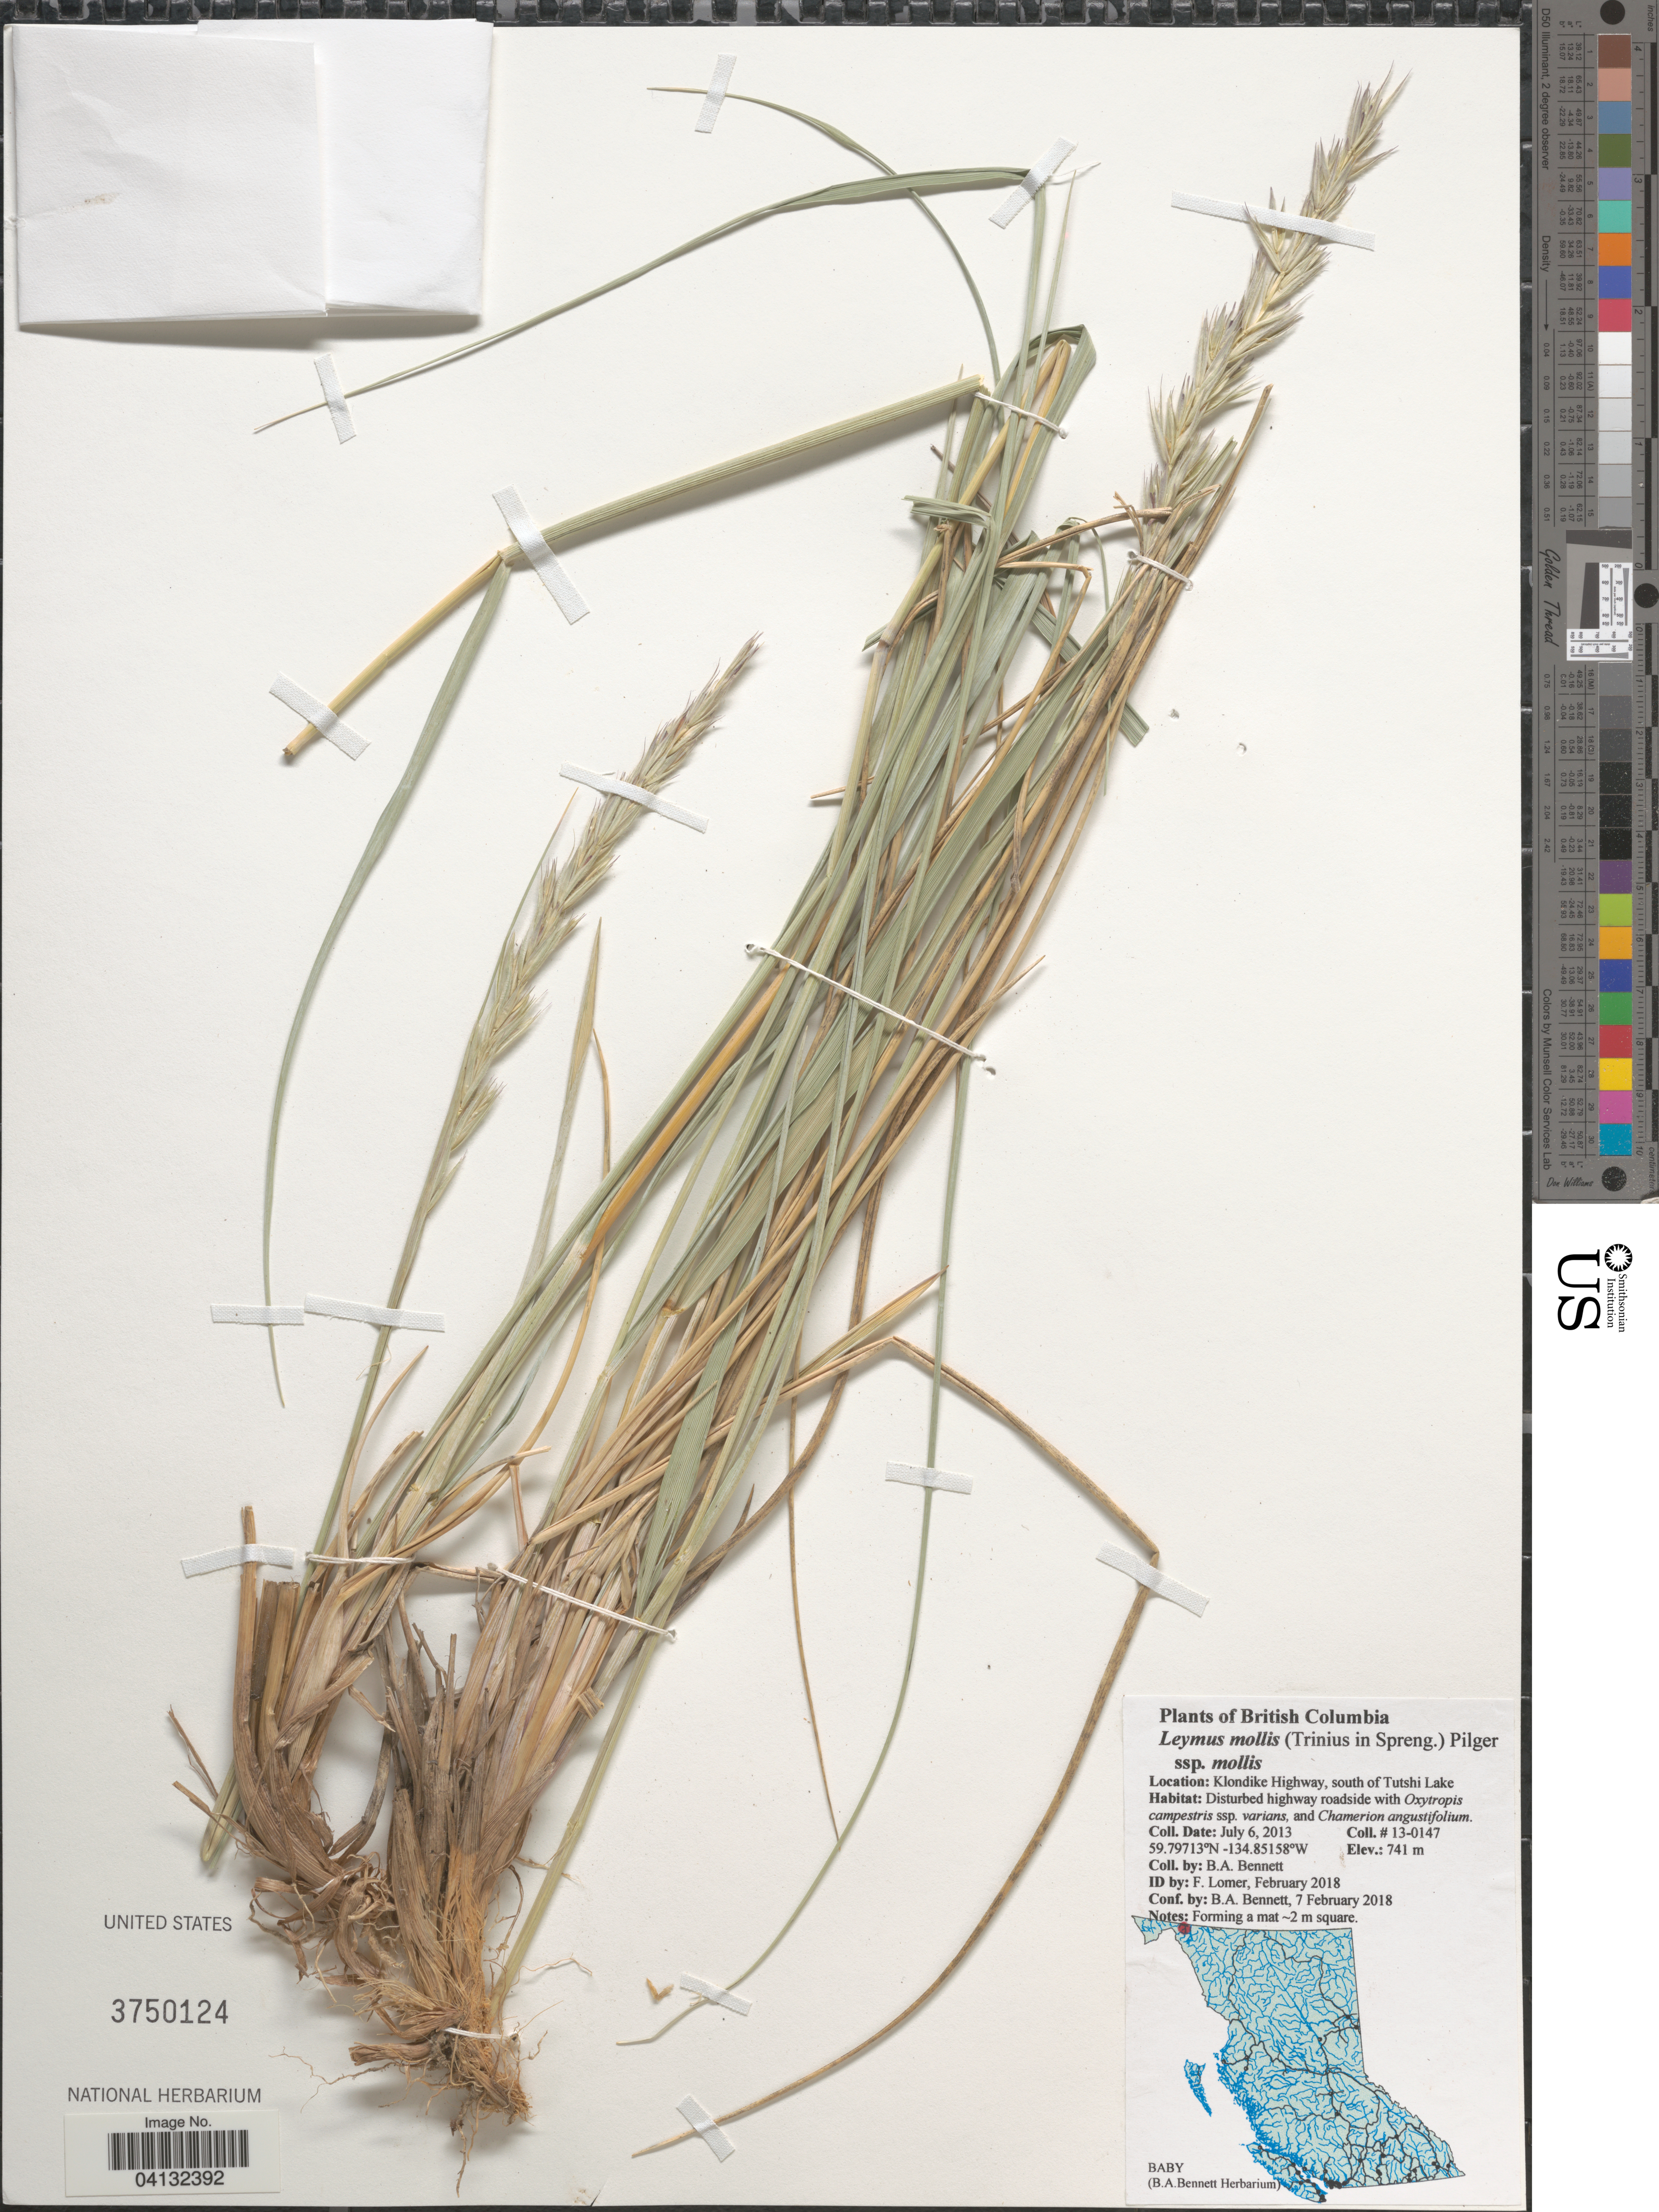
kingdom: Plantae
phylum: Tracheophyta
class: Liliopsida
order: Poales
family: Poaceae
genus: Leymus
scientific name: Leymus mollis subsp. mollis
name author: (Trin.) Pilg.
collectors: B. A. Bennett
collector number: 13-0147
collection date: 2013-07-06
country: Canada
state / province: British Columbia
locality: Klondike Highway, south of Tutshi Lake.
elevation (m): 741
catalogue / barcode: US 3750124